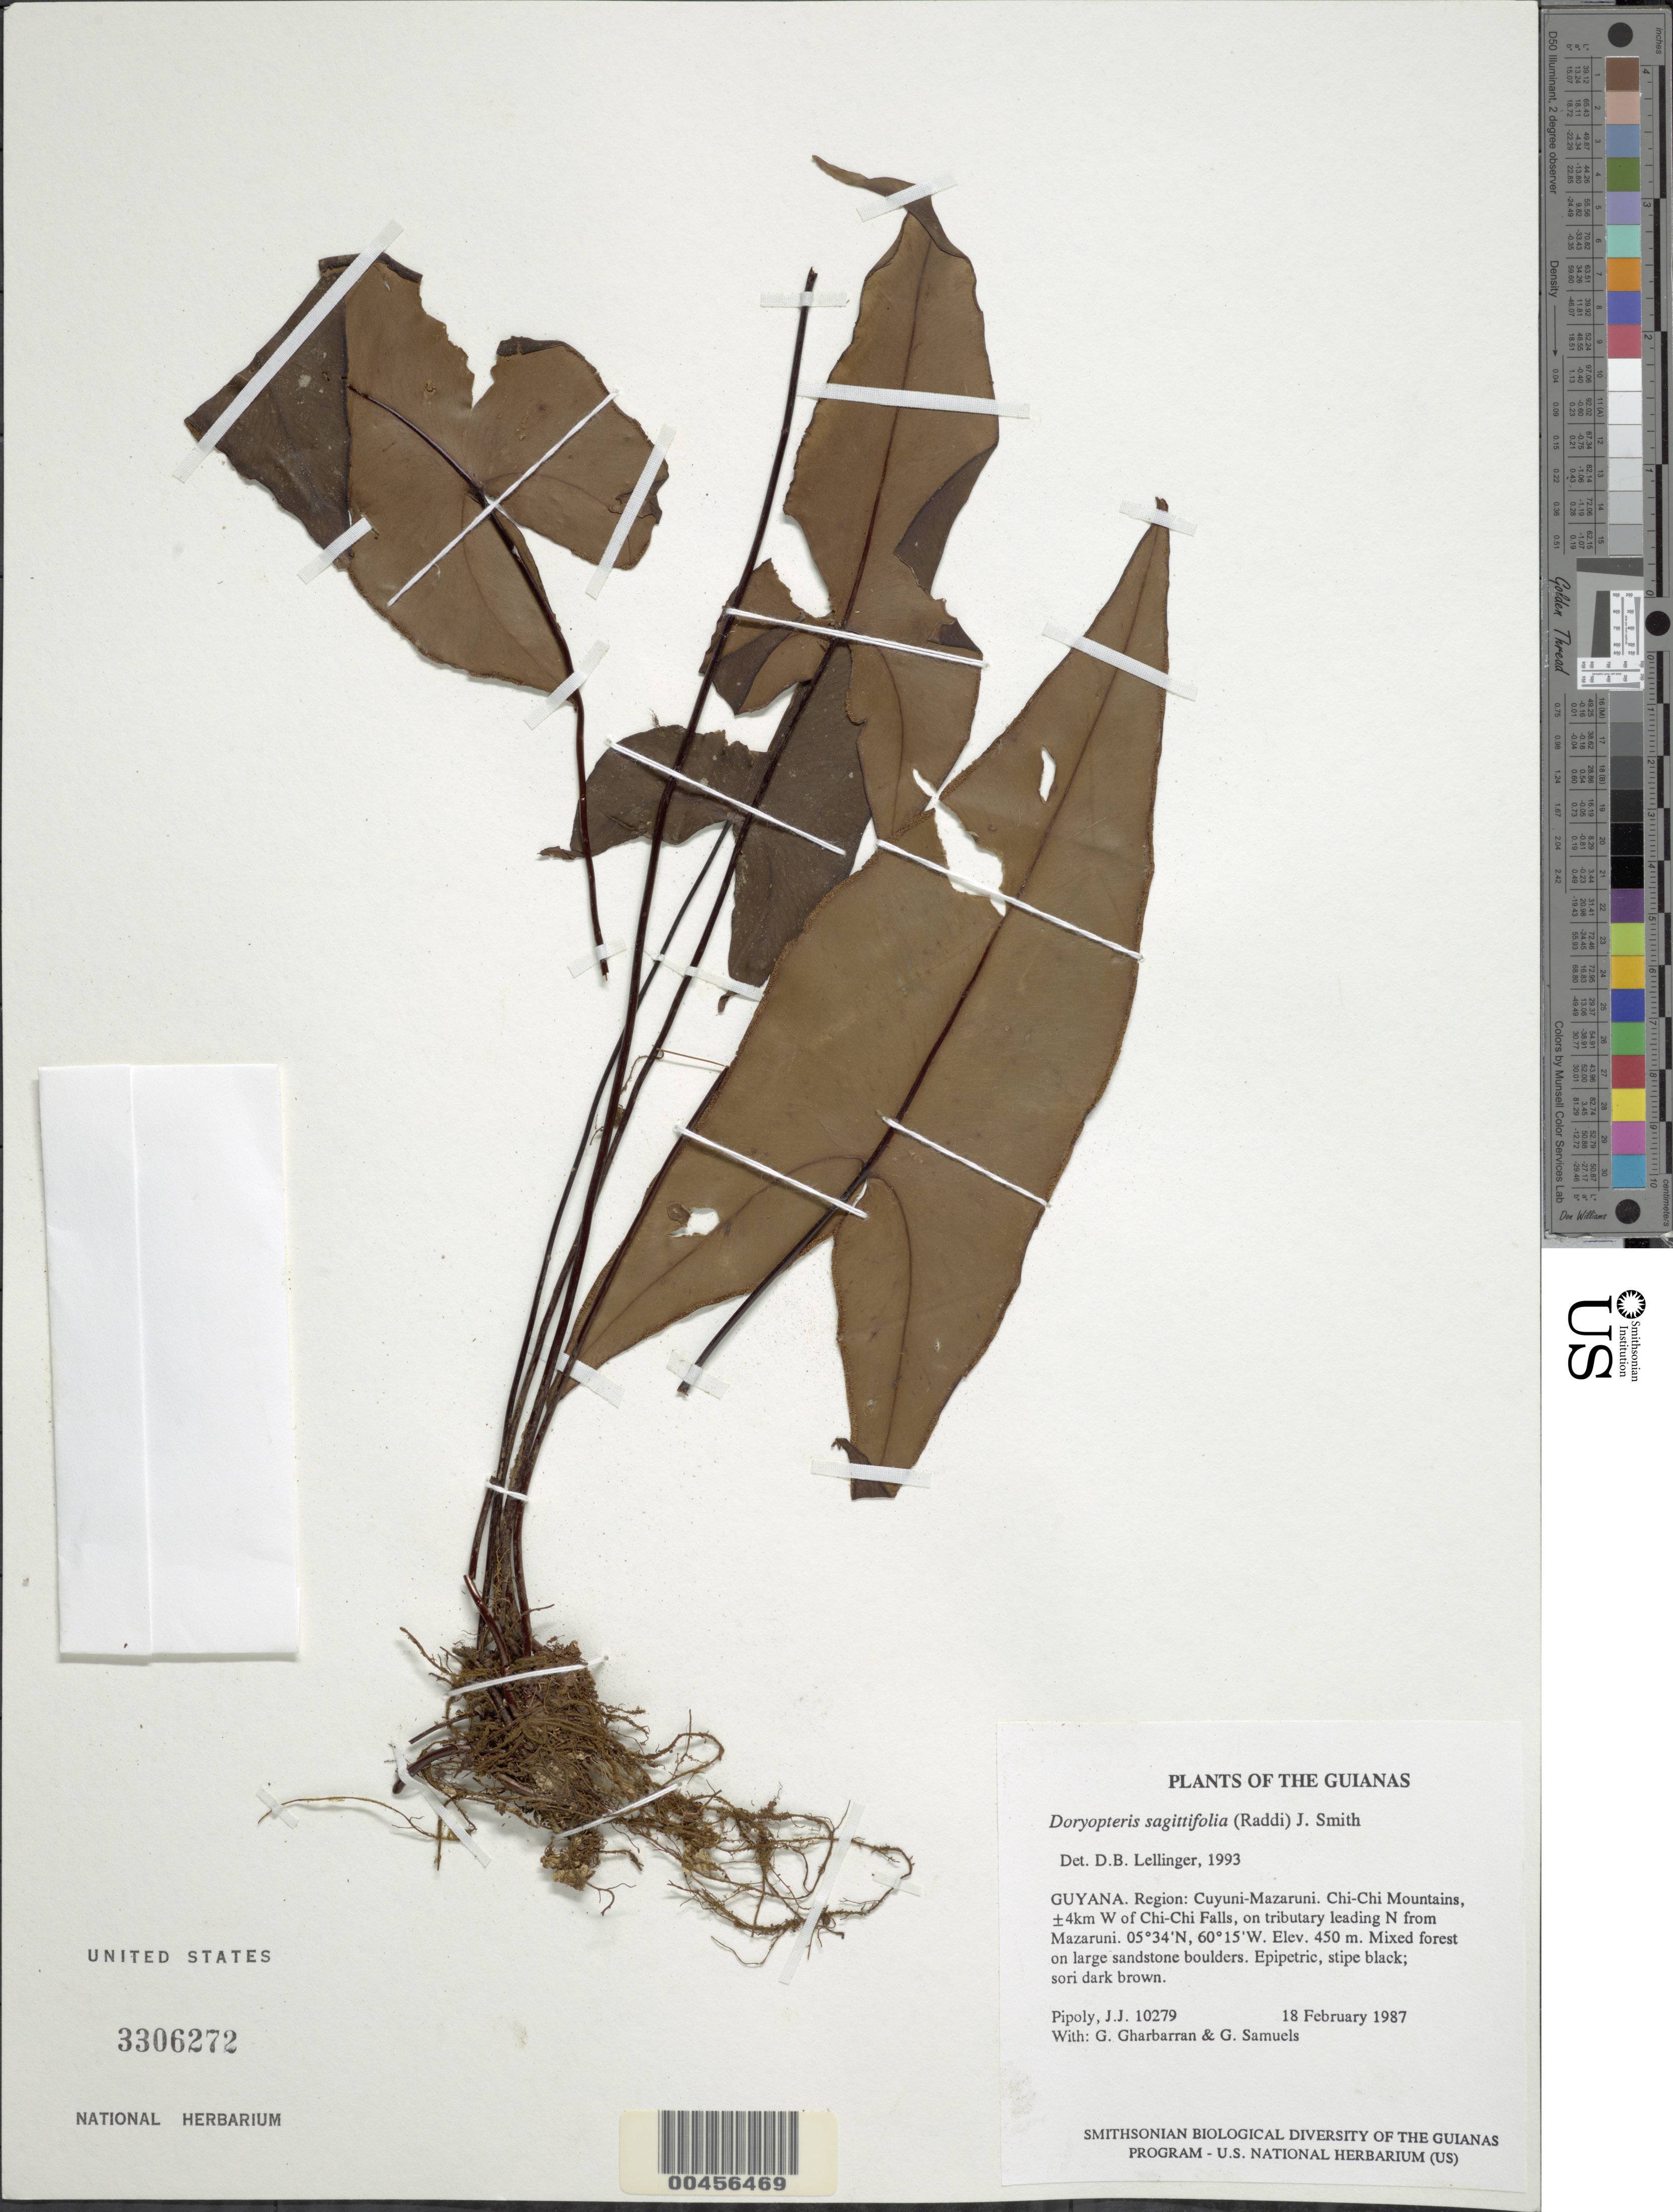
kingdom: Plantae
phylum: Tracheophyta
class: Polypodiopsida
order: Polypodiales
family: Pteridaceae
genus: Doryopteris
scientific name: Doryopteris sagittifolia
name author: J. Sm.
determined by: Lellinger, David B., (BOT), Smithsonian Institution - National Museum of Natural History (UNITED STATES)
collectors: J. J. Pipoly, G. Gharbarran & G. Samuels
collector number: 10279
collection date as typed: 18 February 1987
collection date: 1987-02-18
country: Guyana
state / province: Cuyuni-Mazaruni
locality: Chi-Chi Mountains, ±4km W of Chi-Chi Falls, on tributary leading N from Mazaruni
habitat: Mixed forest on large sandstone boulders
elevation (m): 450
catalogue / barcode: US 3306272